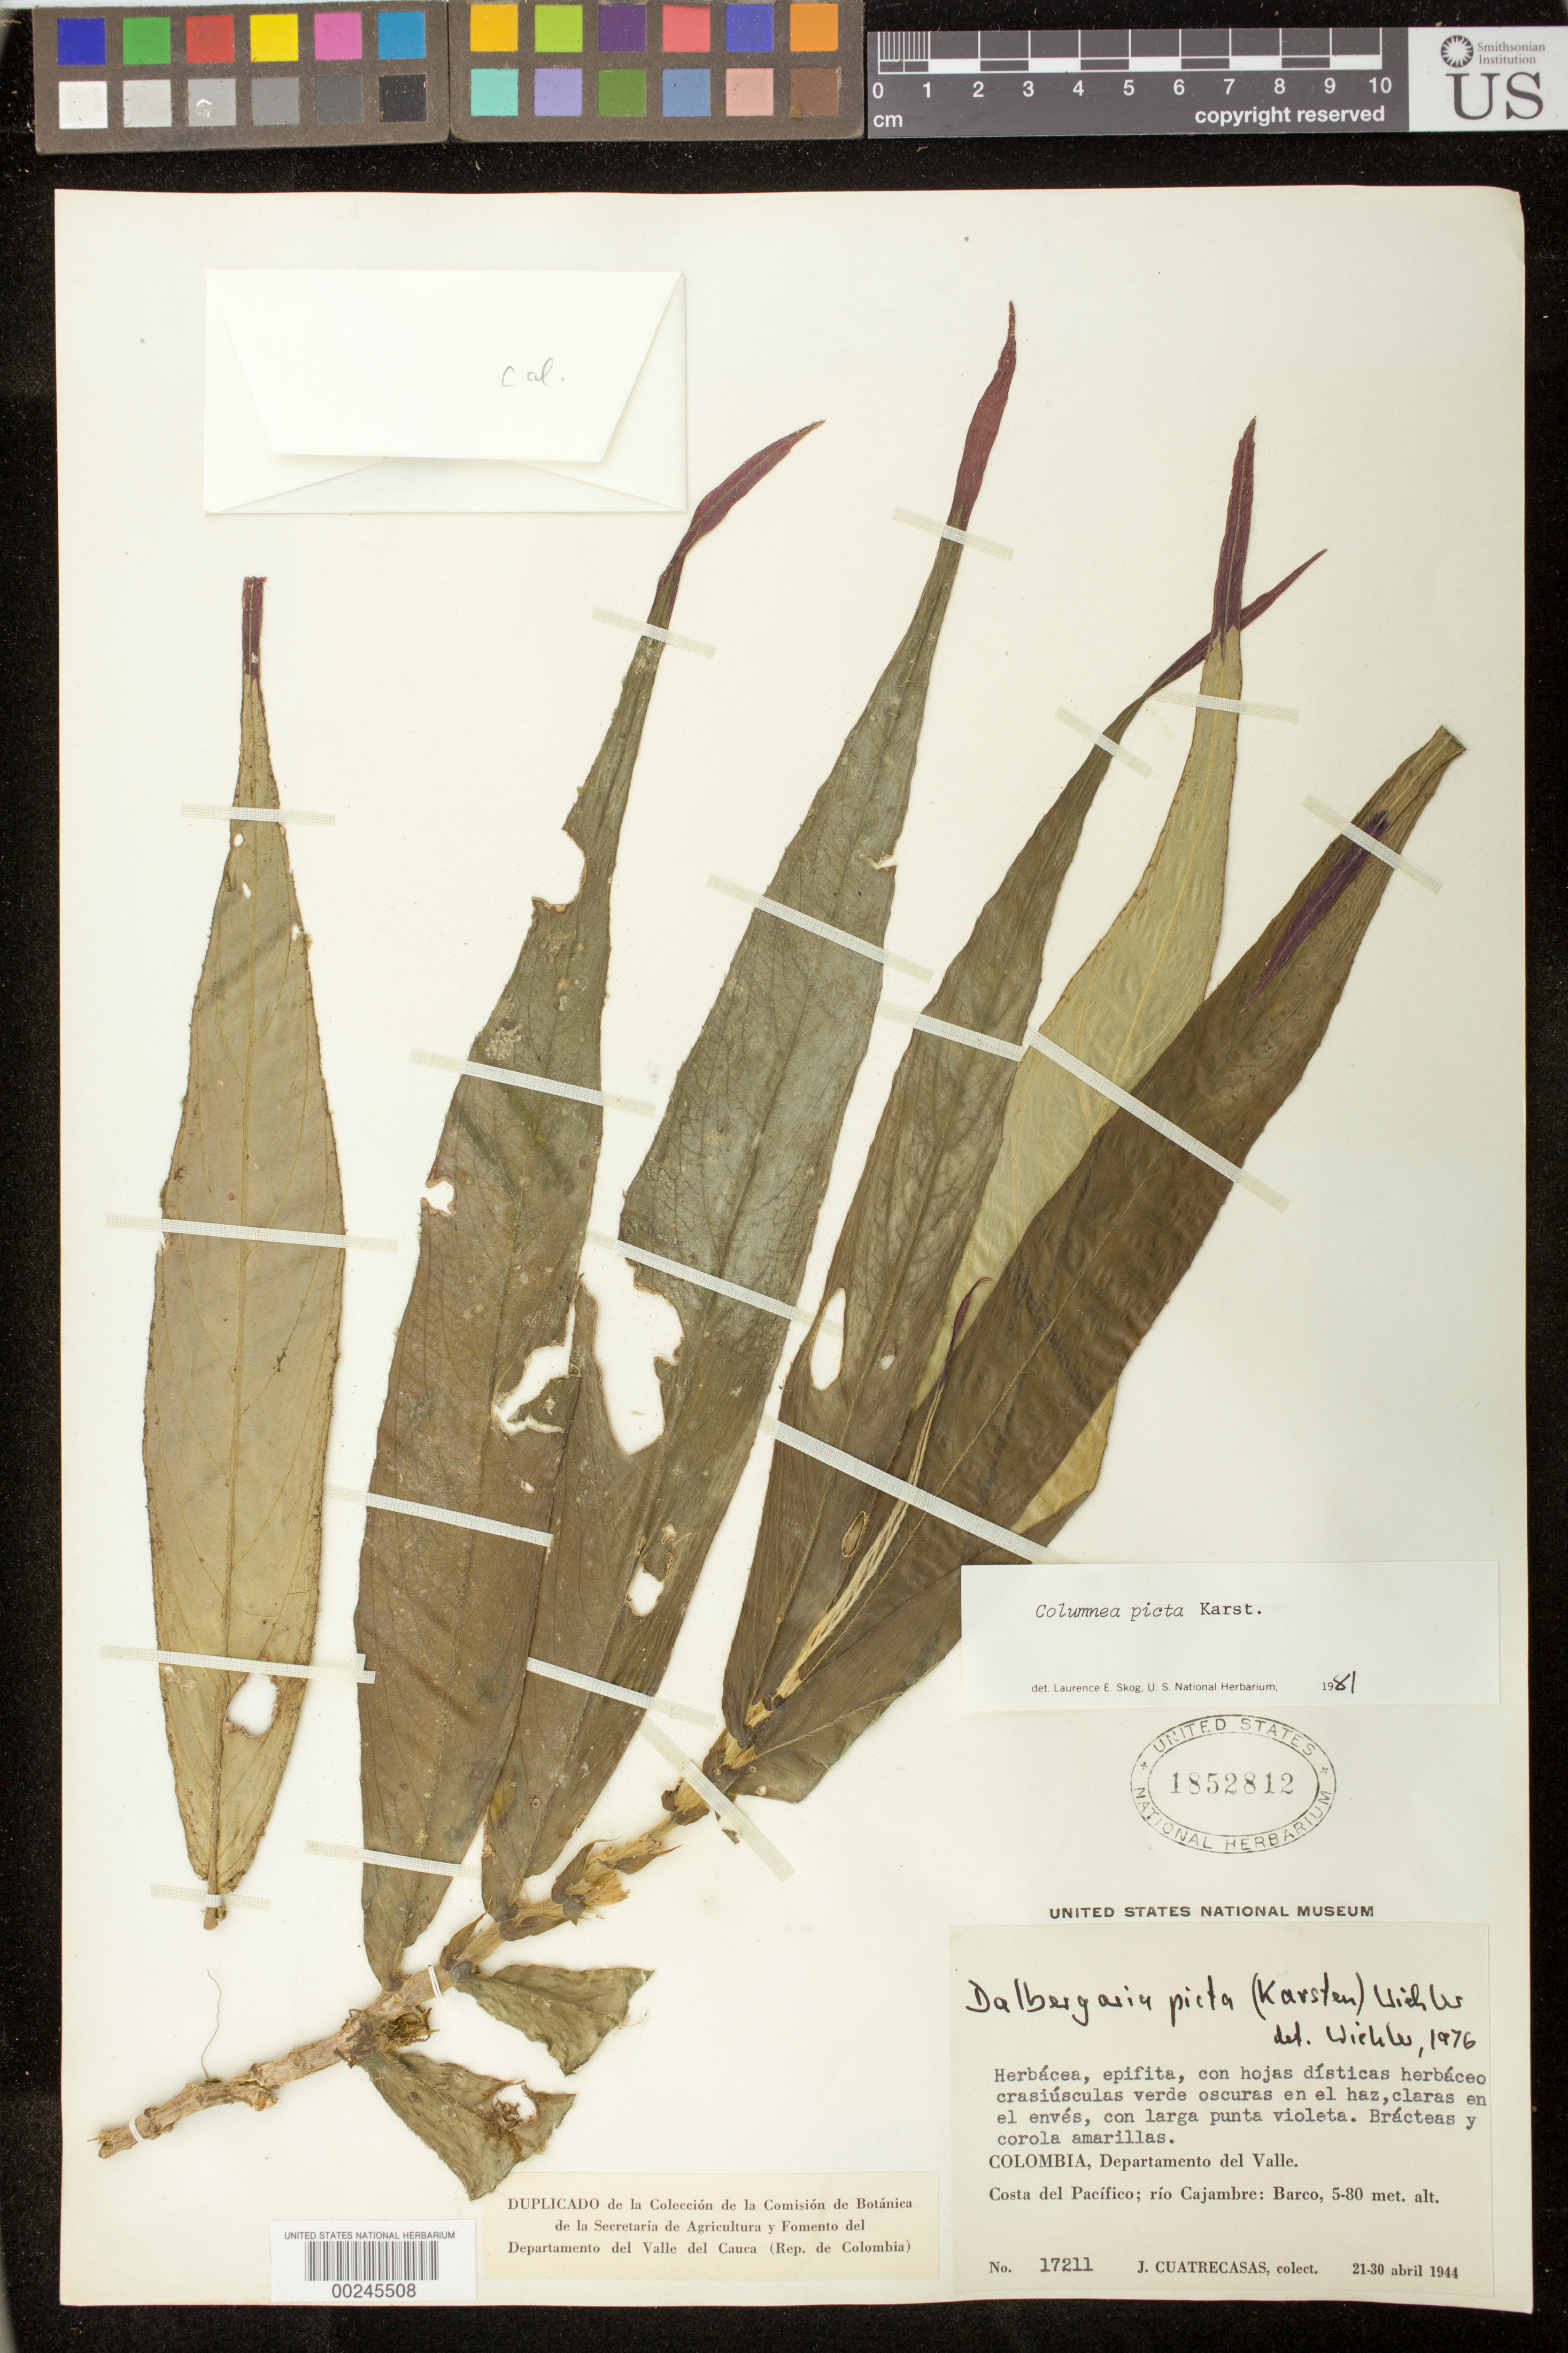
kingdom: Plantae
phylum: Tracheophyta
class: Magnoliopsida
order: Lamiales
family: Gesneriaceae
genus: Columnea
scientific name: Columnea karsteniana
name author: Singh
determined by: Skog, Laurence E.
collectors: J. Cuatrecasas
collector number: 17211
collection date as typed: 21-30 Apr 1944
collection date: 1944-04-21/1944-04-30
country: Colombia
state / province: Valle del Cauca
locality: Costa del Pacífico; río Cajambre: Barco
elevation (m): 5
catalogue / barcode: US 1852812